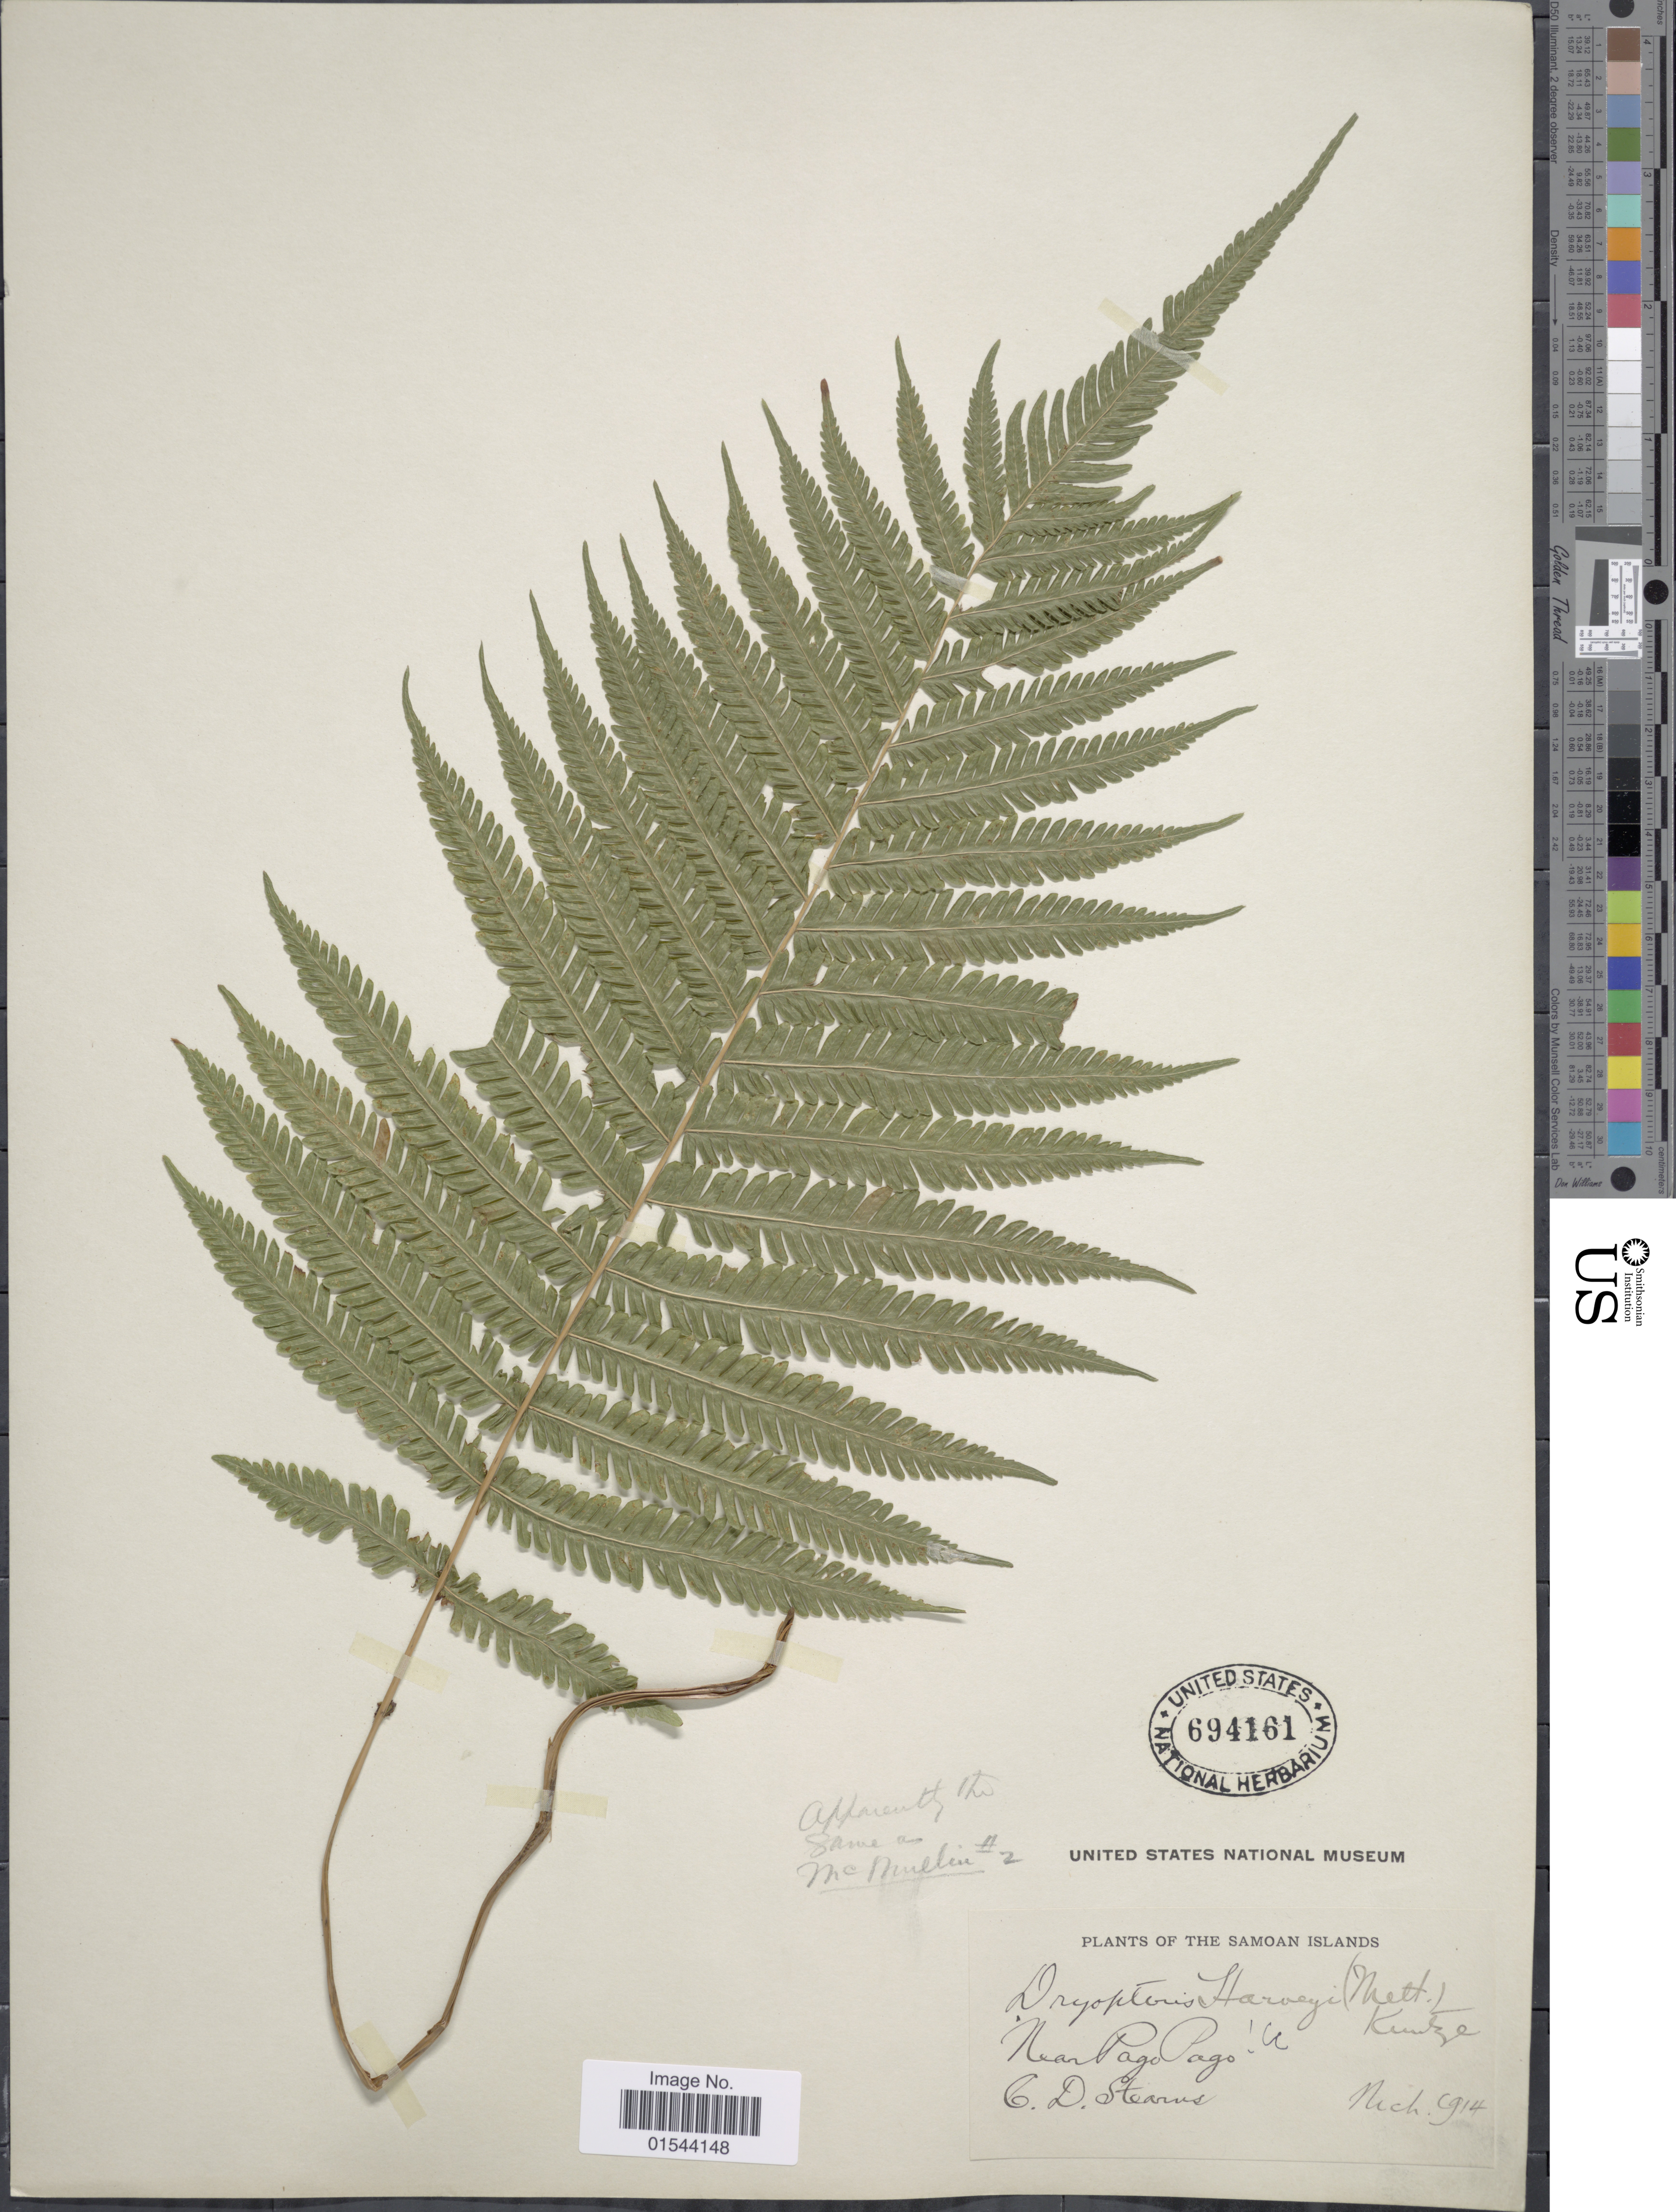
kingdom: Plantae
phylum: Tracheophyta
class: Polypodiopsida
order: Polypodiales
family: Thelypteridaceae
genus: Christella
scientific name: Christella harveyi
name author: (Mett.) Holttum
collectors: C. Stearns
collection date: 1914-03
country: American Samoa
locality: The Samoan Islands, Near Pago Pago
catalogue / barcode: US 694161